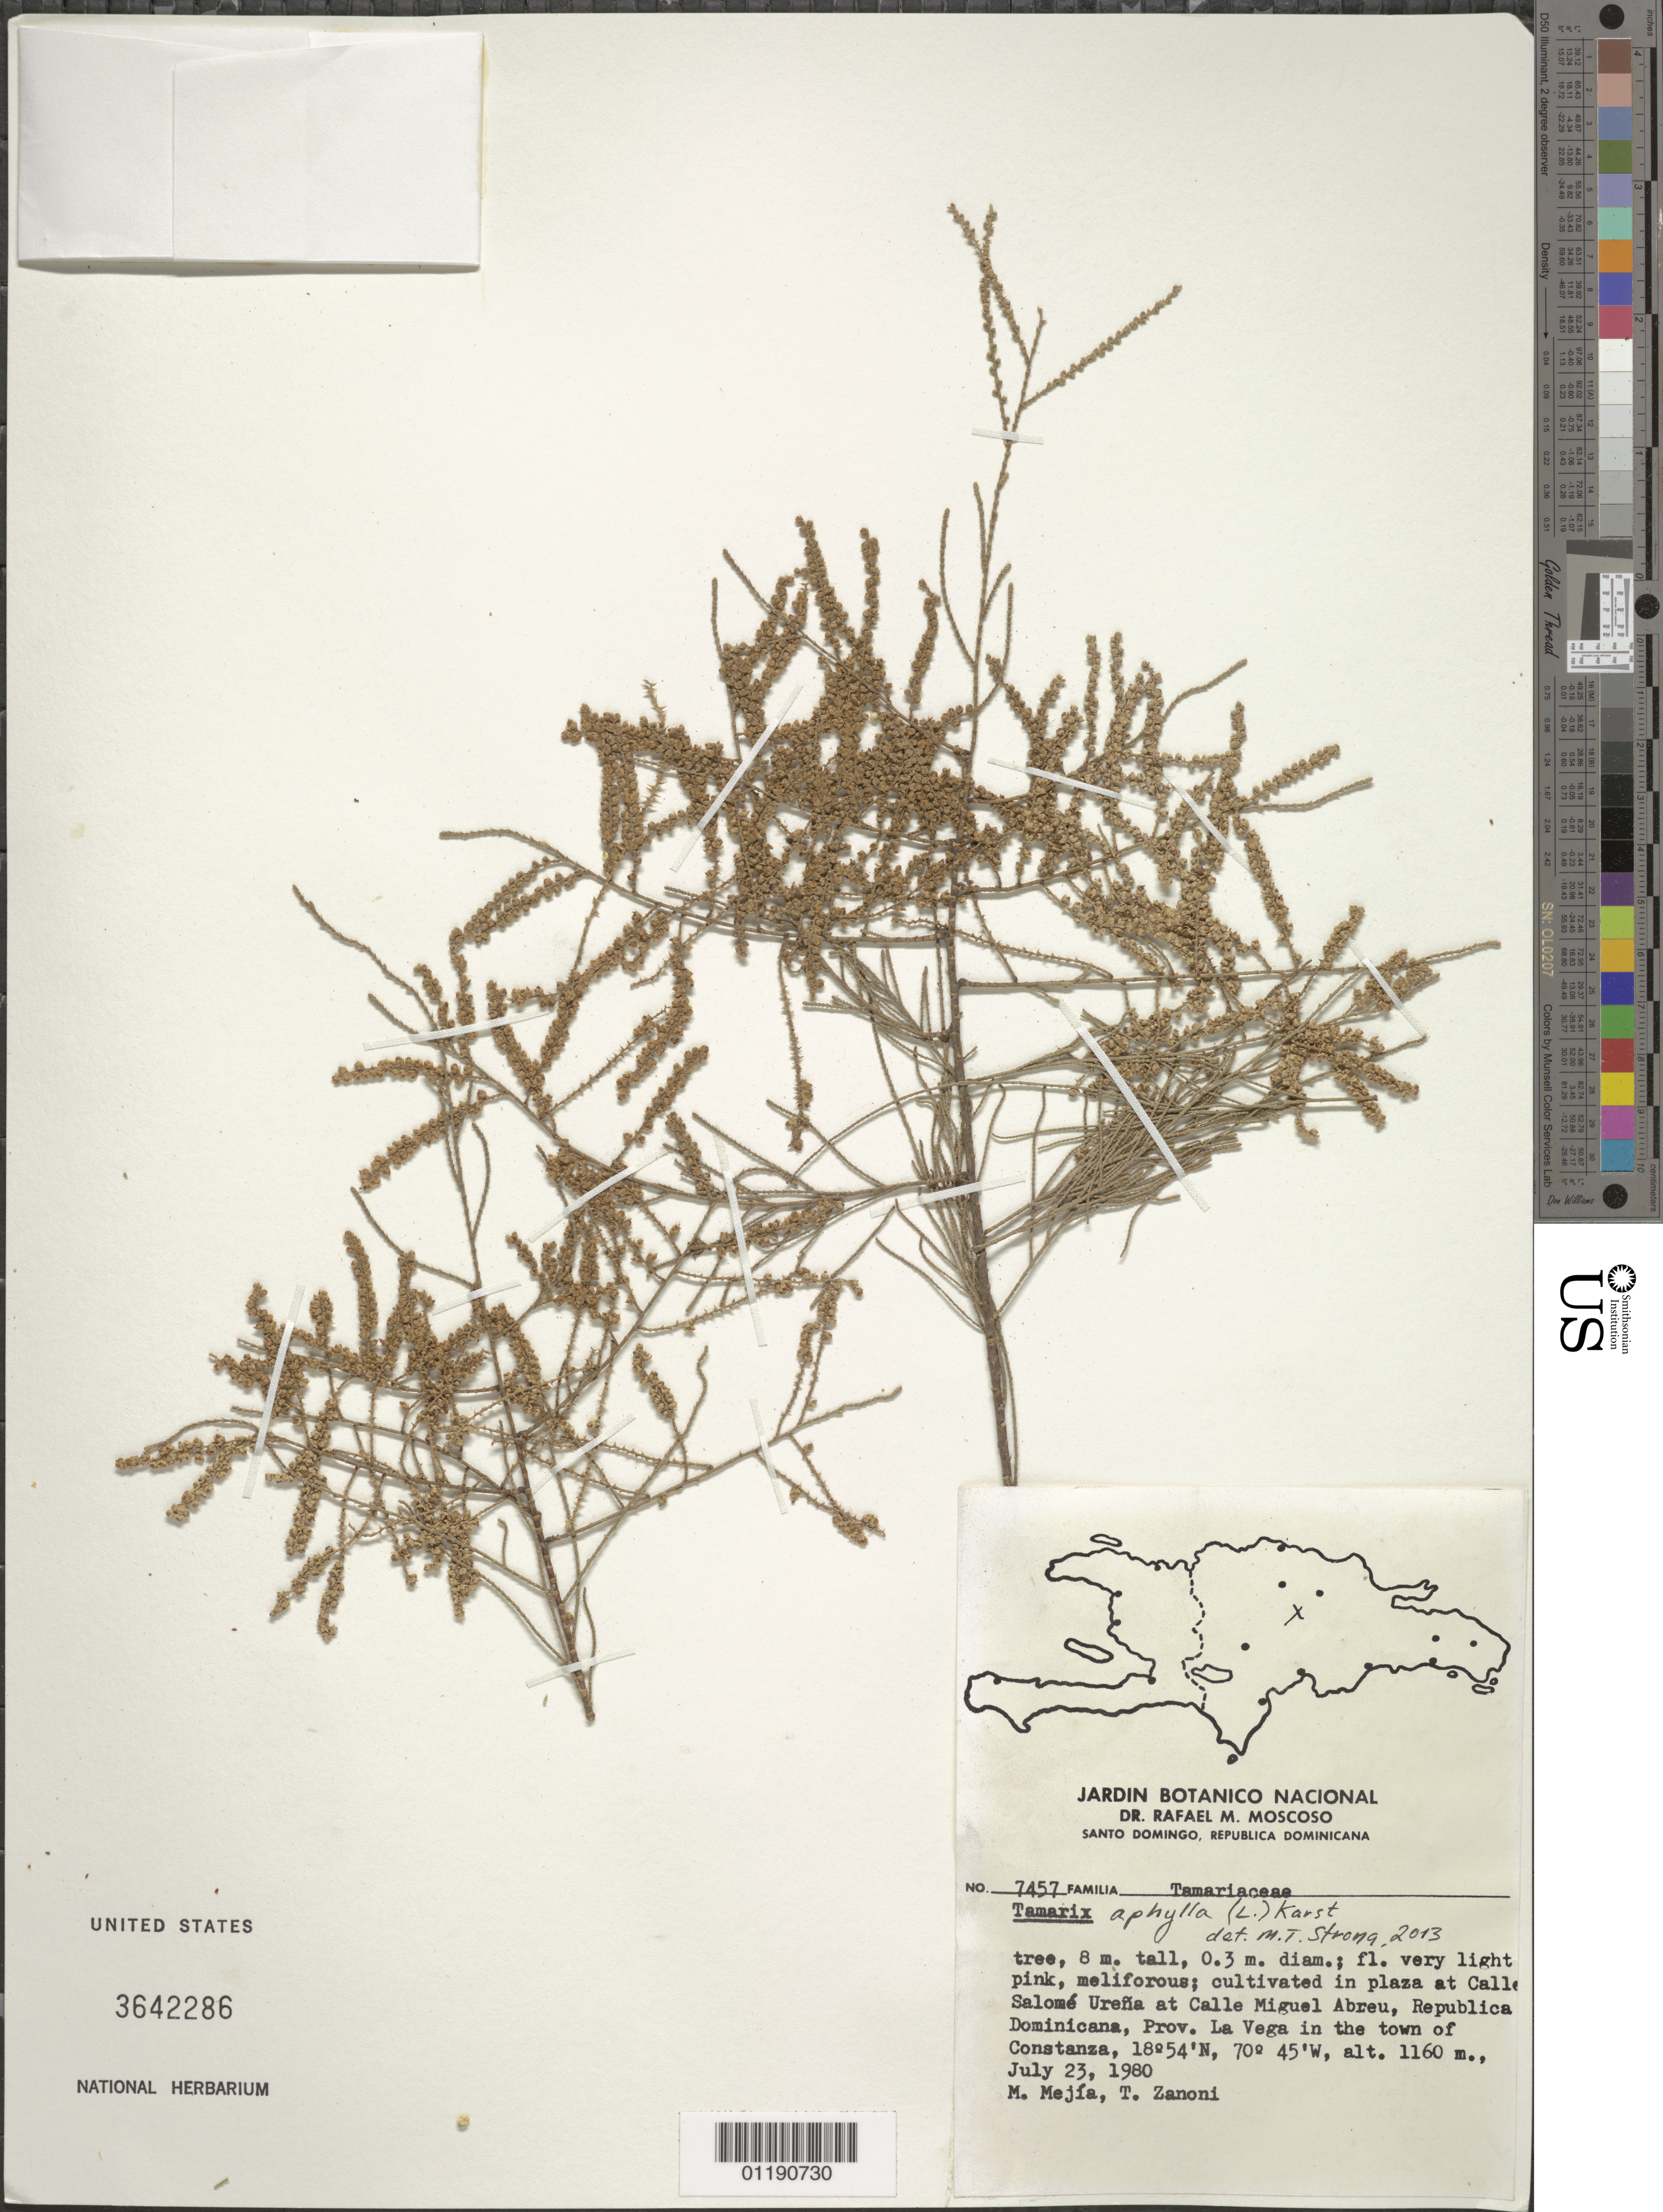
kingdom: Plantae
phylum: Tracheophyta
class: Magnoliopsida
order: Caryophyllales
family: Tamaricaceae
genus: Tamarix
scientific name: Tamarix aphylla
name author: (L.) H. Karst.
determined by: Strong, M. T., (US), Smithsonian Institution - National Museum of Natural History (UNITED STATES)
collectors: M. Mejia & T. A. Zanoni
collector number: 7457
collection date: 1980-07-23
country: Dominican Republic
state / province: La Vega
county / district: Santo Domingo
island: Hispaniola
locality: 1km. SE of Piedra Blanca on Santiagl-Santo Domingo highway, E side of road, slope of stream, no native vegiation, mostly weeds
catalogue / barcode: US 3642286